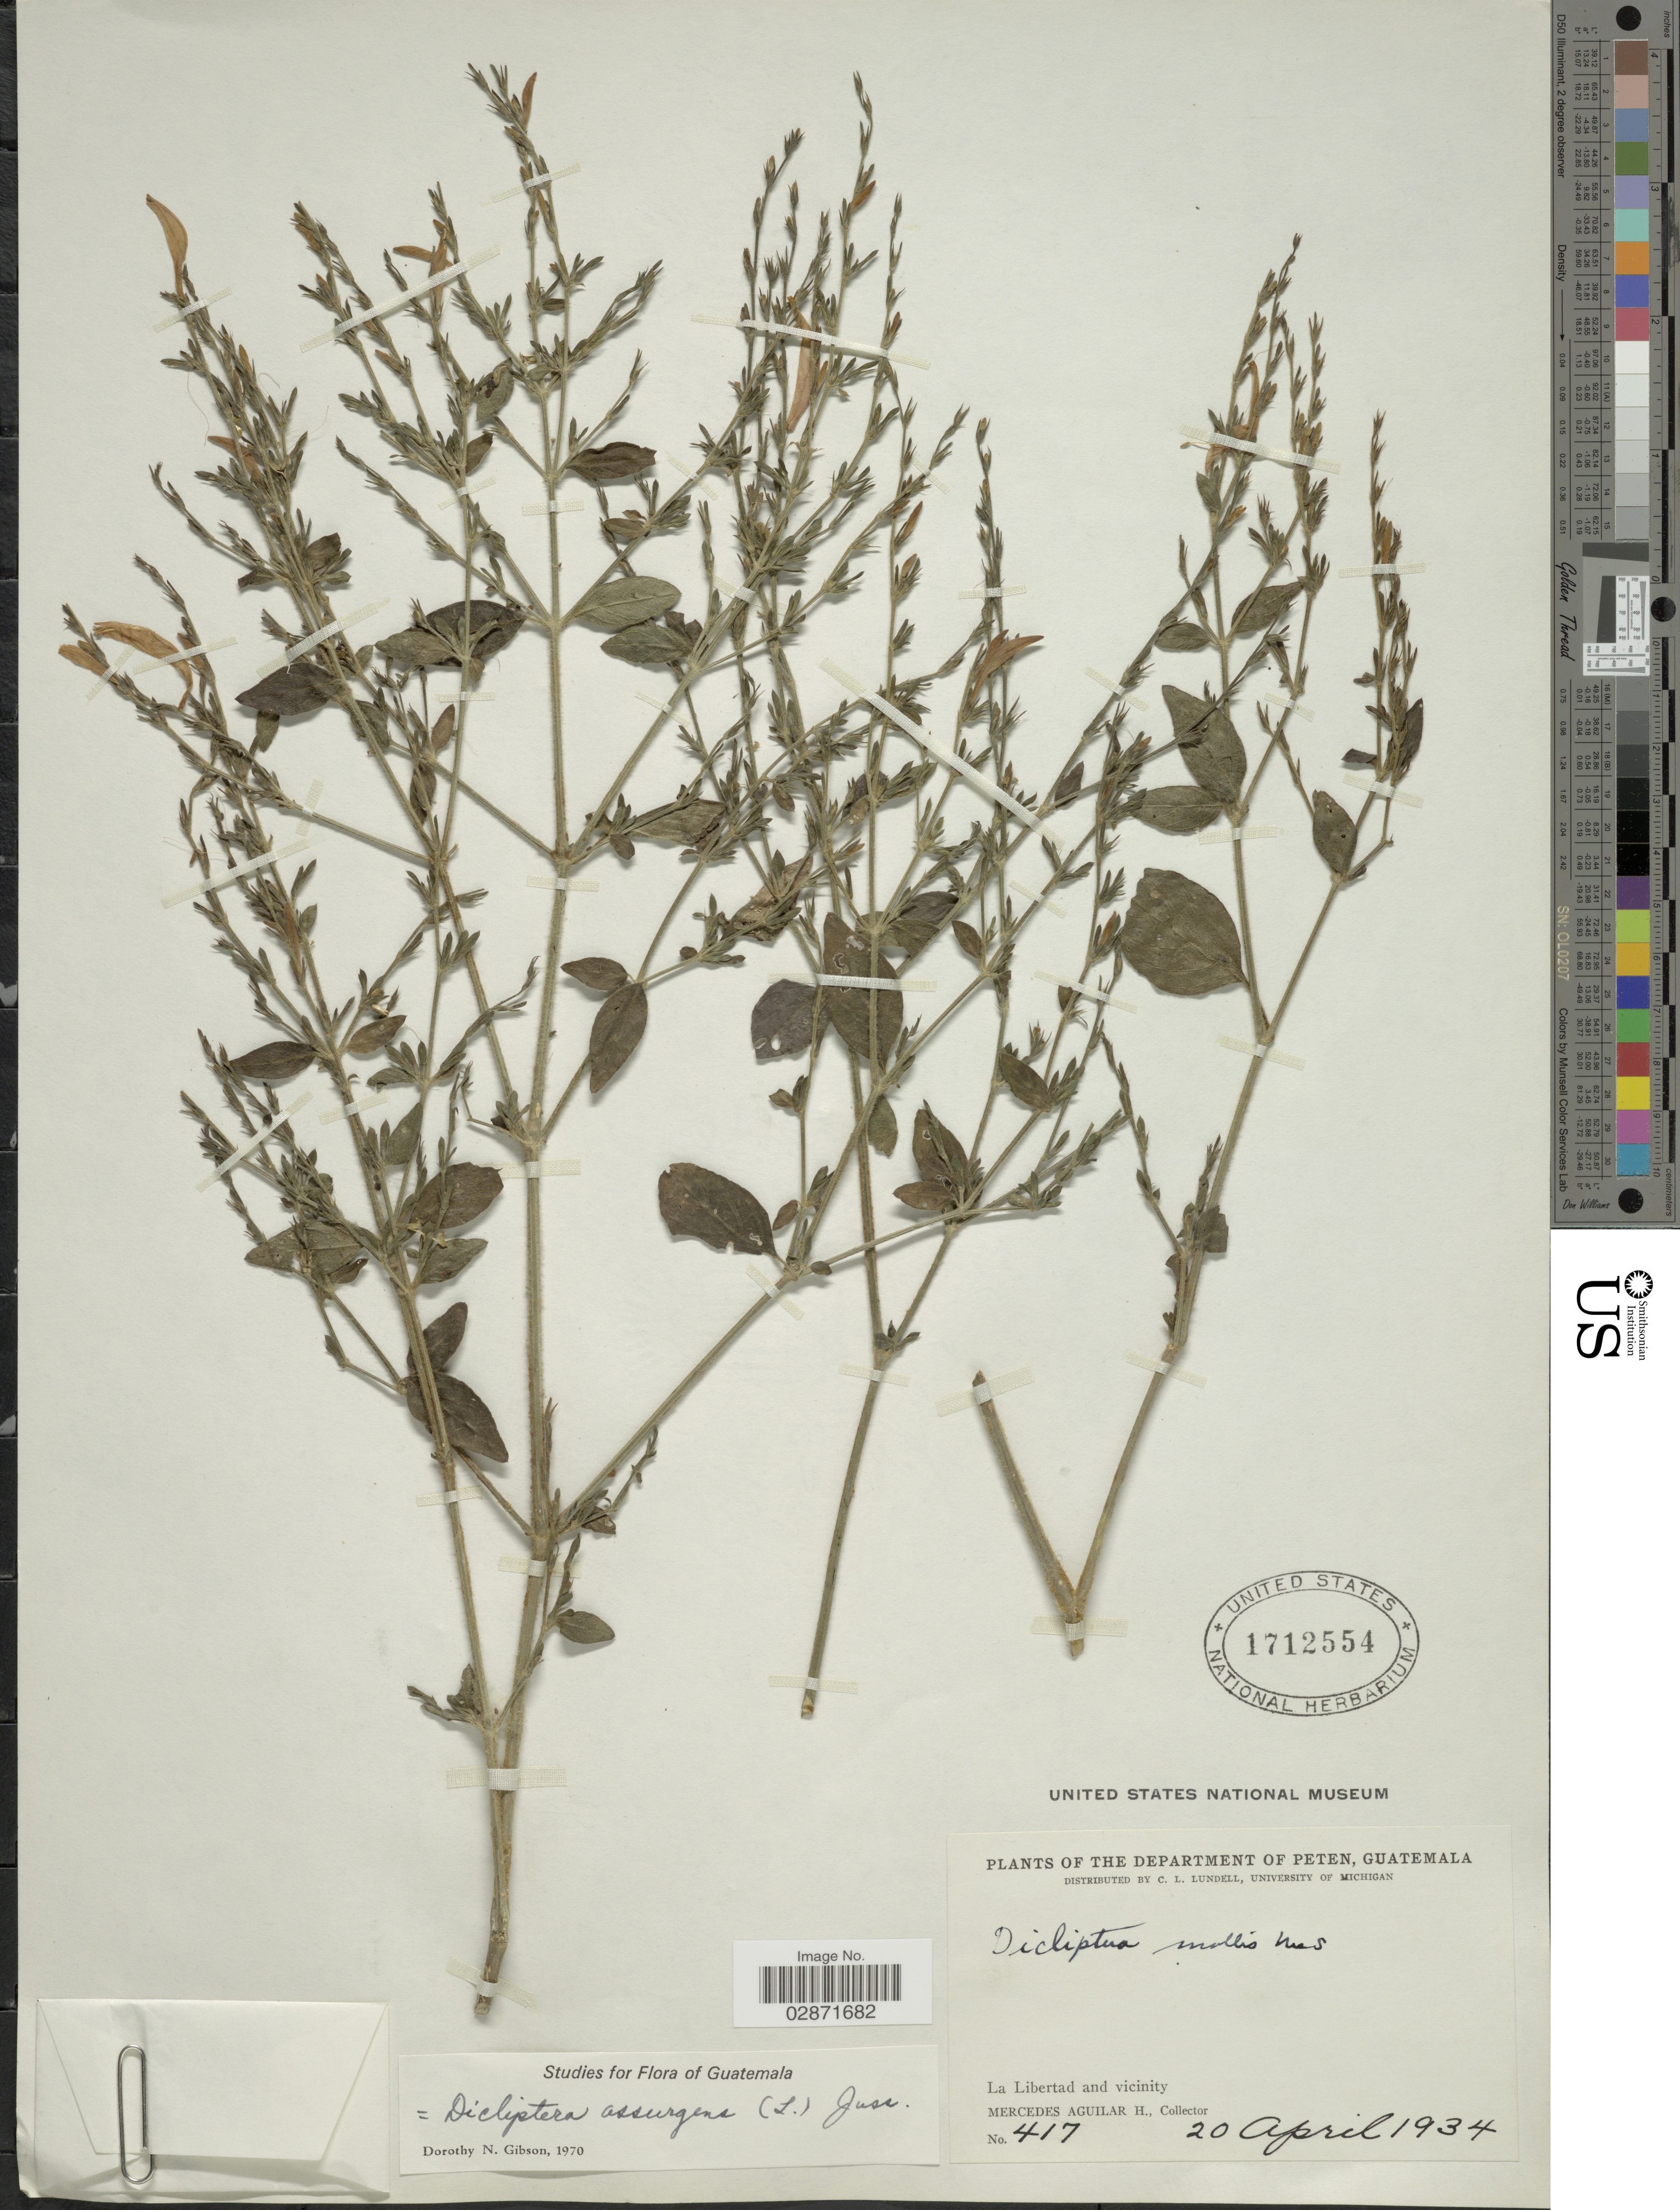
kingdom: Plantae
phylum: Tracheophyta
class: Magnoliopsida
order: Lamiales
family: Acanthaceae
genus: Dicliptera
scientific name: Dicliptera sexangularis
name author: (L.) Juss.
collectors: M. Aguilar H.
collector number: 417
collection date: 1934-04-20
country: Guatemala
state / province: El Petén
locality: The Department of Peten, La Libertad and vicinity.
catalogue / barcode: US 1712554